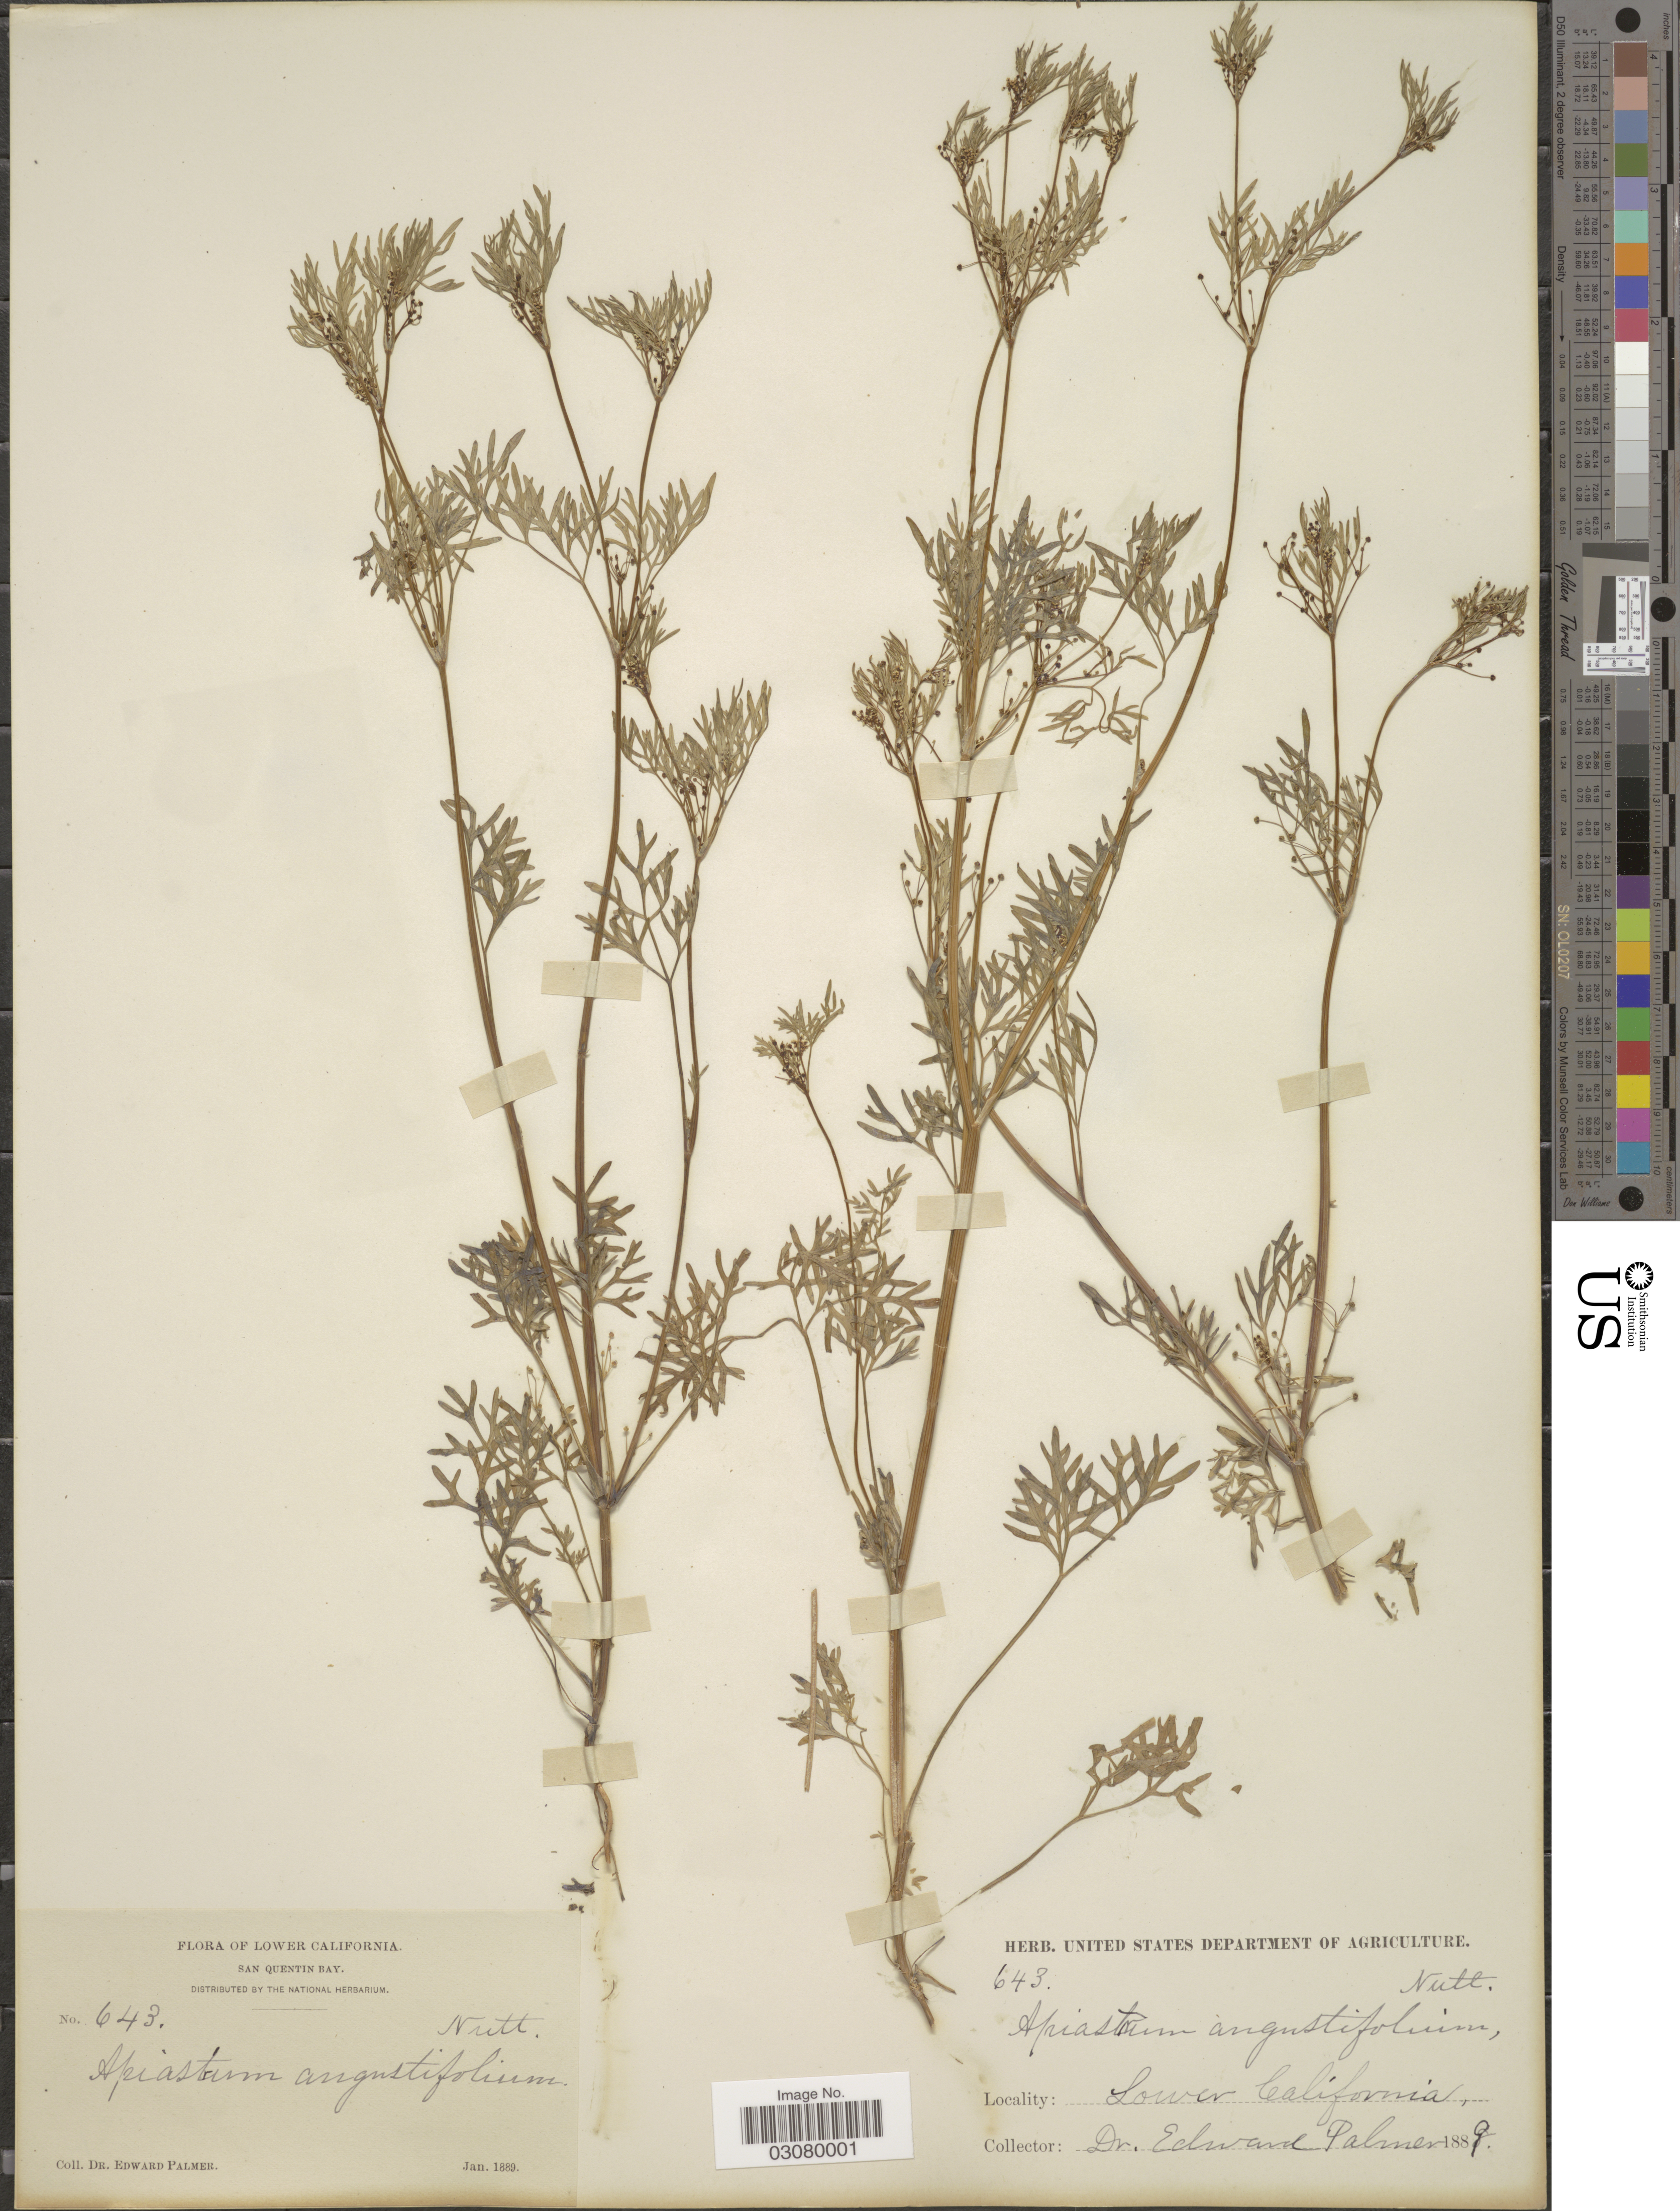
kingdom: Plantae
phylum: Tracheophyta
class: Magnoliopsida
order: Apiales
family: Apiaceae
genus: Apiastrum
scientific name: Apiastrum angustifolium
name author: Nutt.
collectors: E. Palmer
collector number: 643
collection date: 1889-01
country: Mexico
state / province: Baja California Norte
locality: San Quentin Bay.